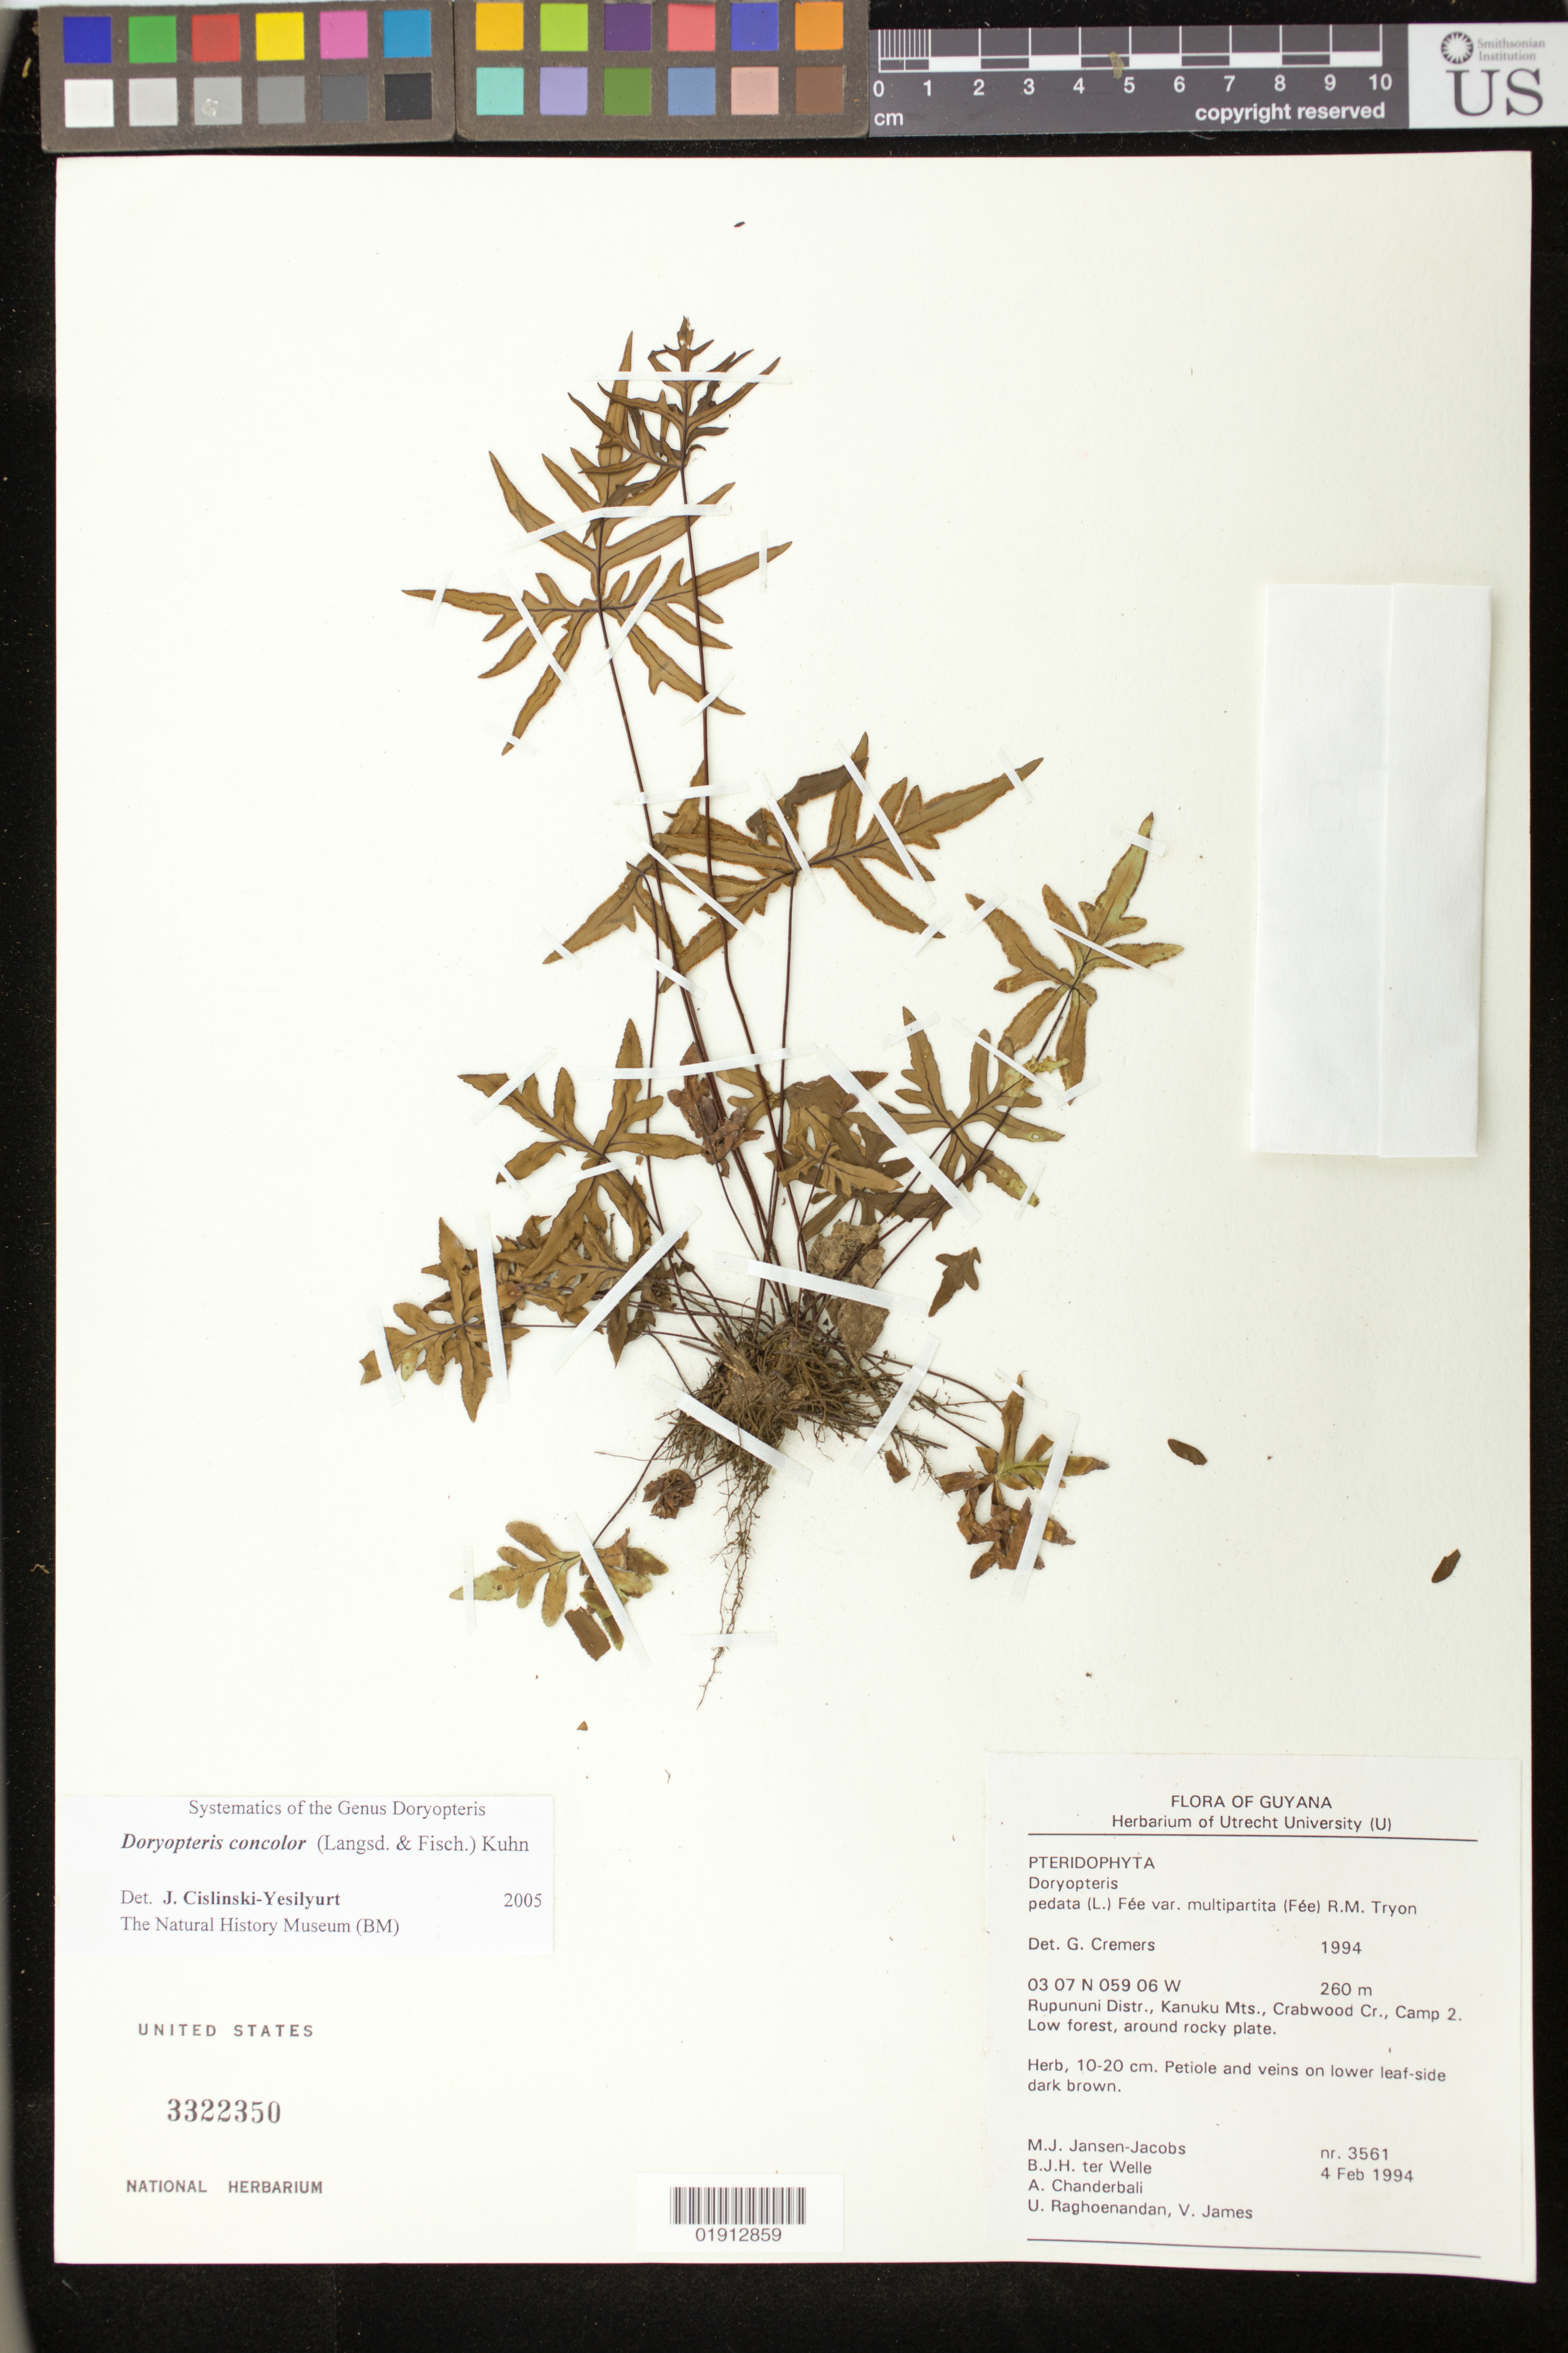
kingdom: Plantae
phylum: Tracheophyta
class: Polypodiopsida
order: Polypodiales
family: Pteridaceae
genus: Doryopteris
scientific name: Doryopteris concolor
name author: (Langsd. & Fisch.) Kuhn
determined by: Yesilyurt, J. C.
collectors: M. J. Jansen-Jacobs, B. Welle, A. S. Chanderbali, U. Raghoenandan & V. James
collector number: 3561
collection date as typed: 4-Feb-94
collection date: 1994-02-04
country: Guyana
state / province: U. Takutu-U. Essequibo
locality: Crabwood Cr., Camp 2, Kanuku Mts., Rupununi District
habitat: Low forest, around rocky plate.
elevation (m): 260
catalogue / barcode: US 3322350